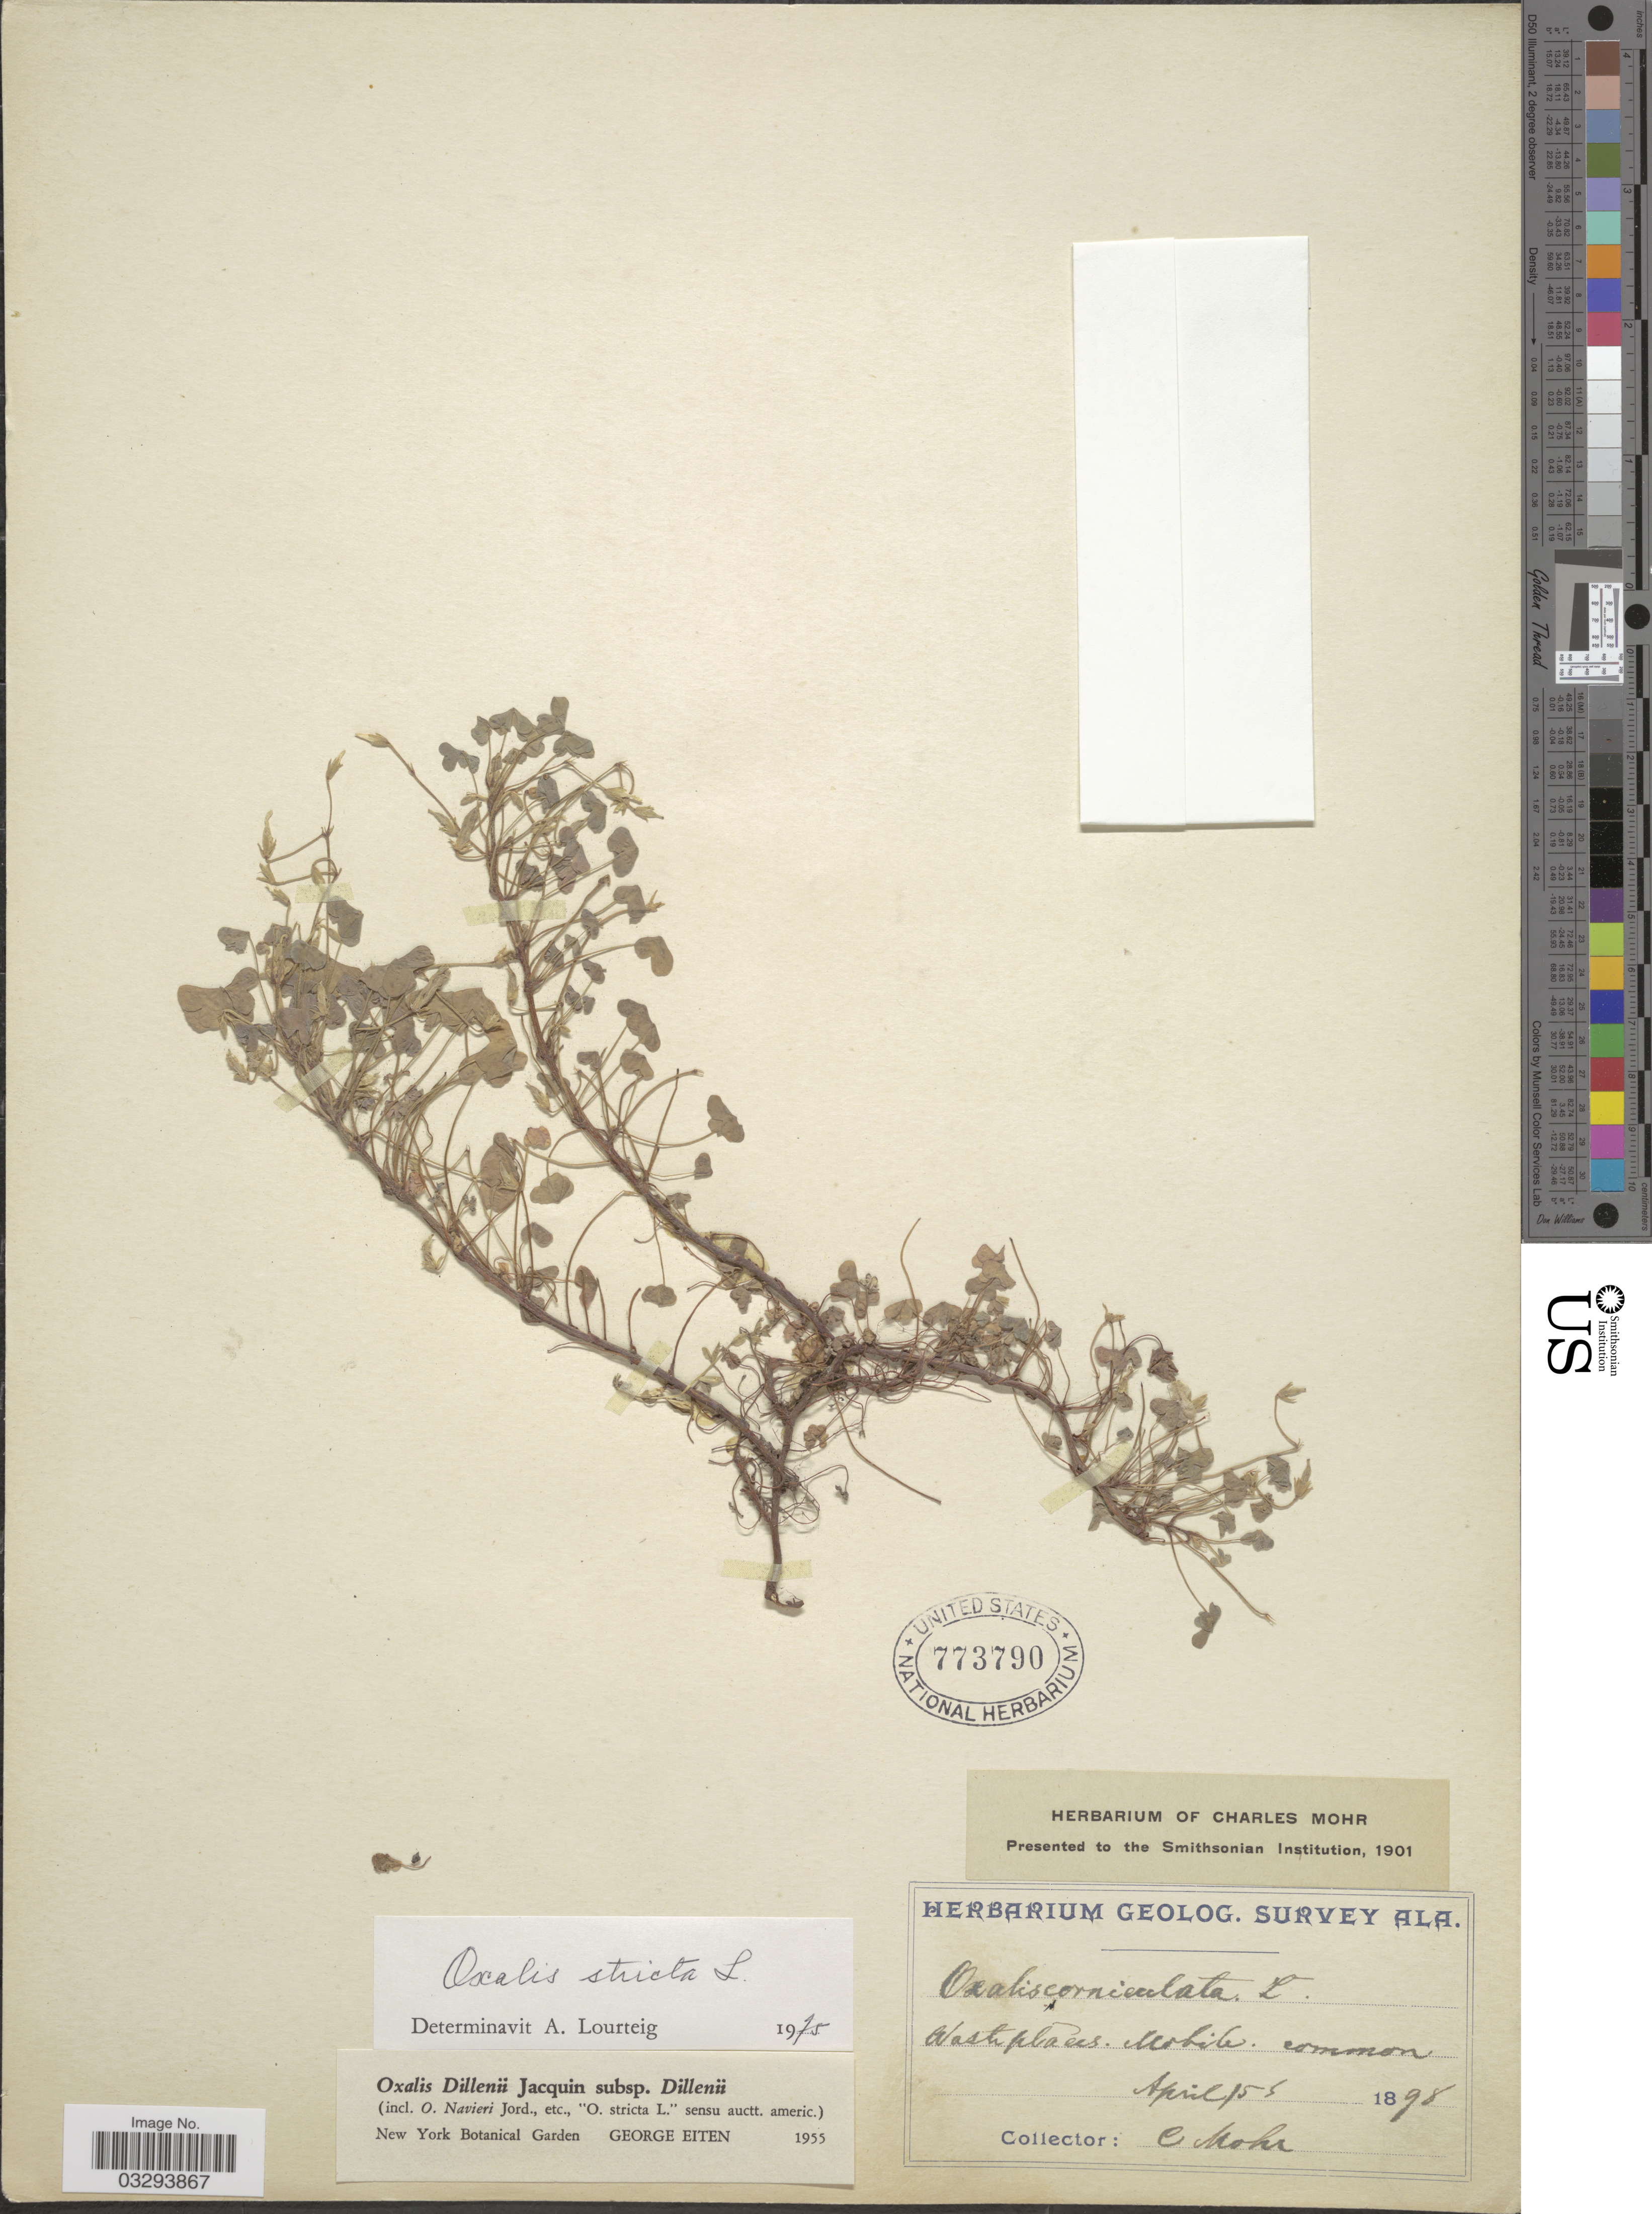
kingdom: Plantae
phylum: Tracheophyta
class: Magnoliopsida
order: Oxalidales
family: Oxalidaceae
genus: Oxalis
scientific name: Oxalis stricta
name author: L.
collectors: Mohr, C. T. (herbarium)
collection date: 1898-04-15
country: United States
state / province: Alabama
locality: Mobile.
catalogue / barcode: US 773790